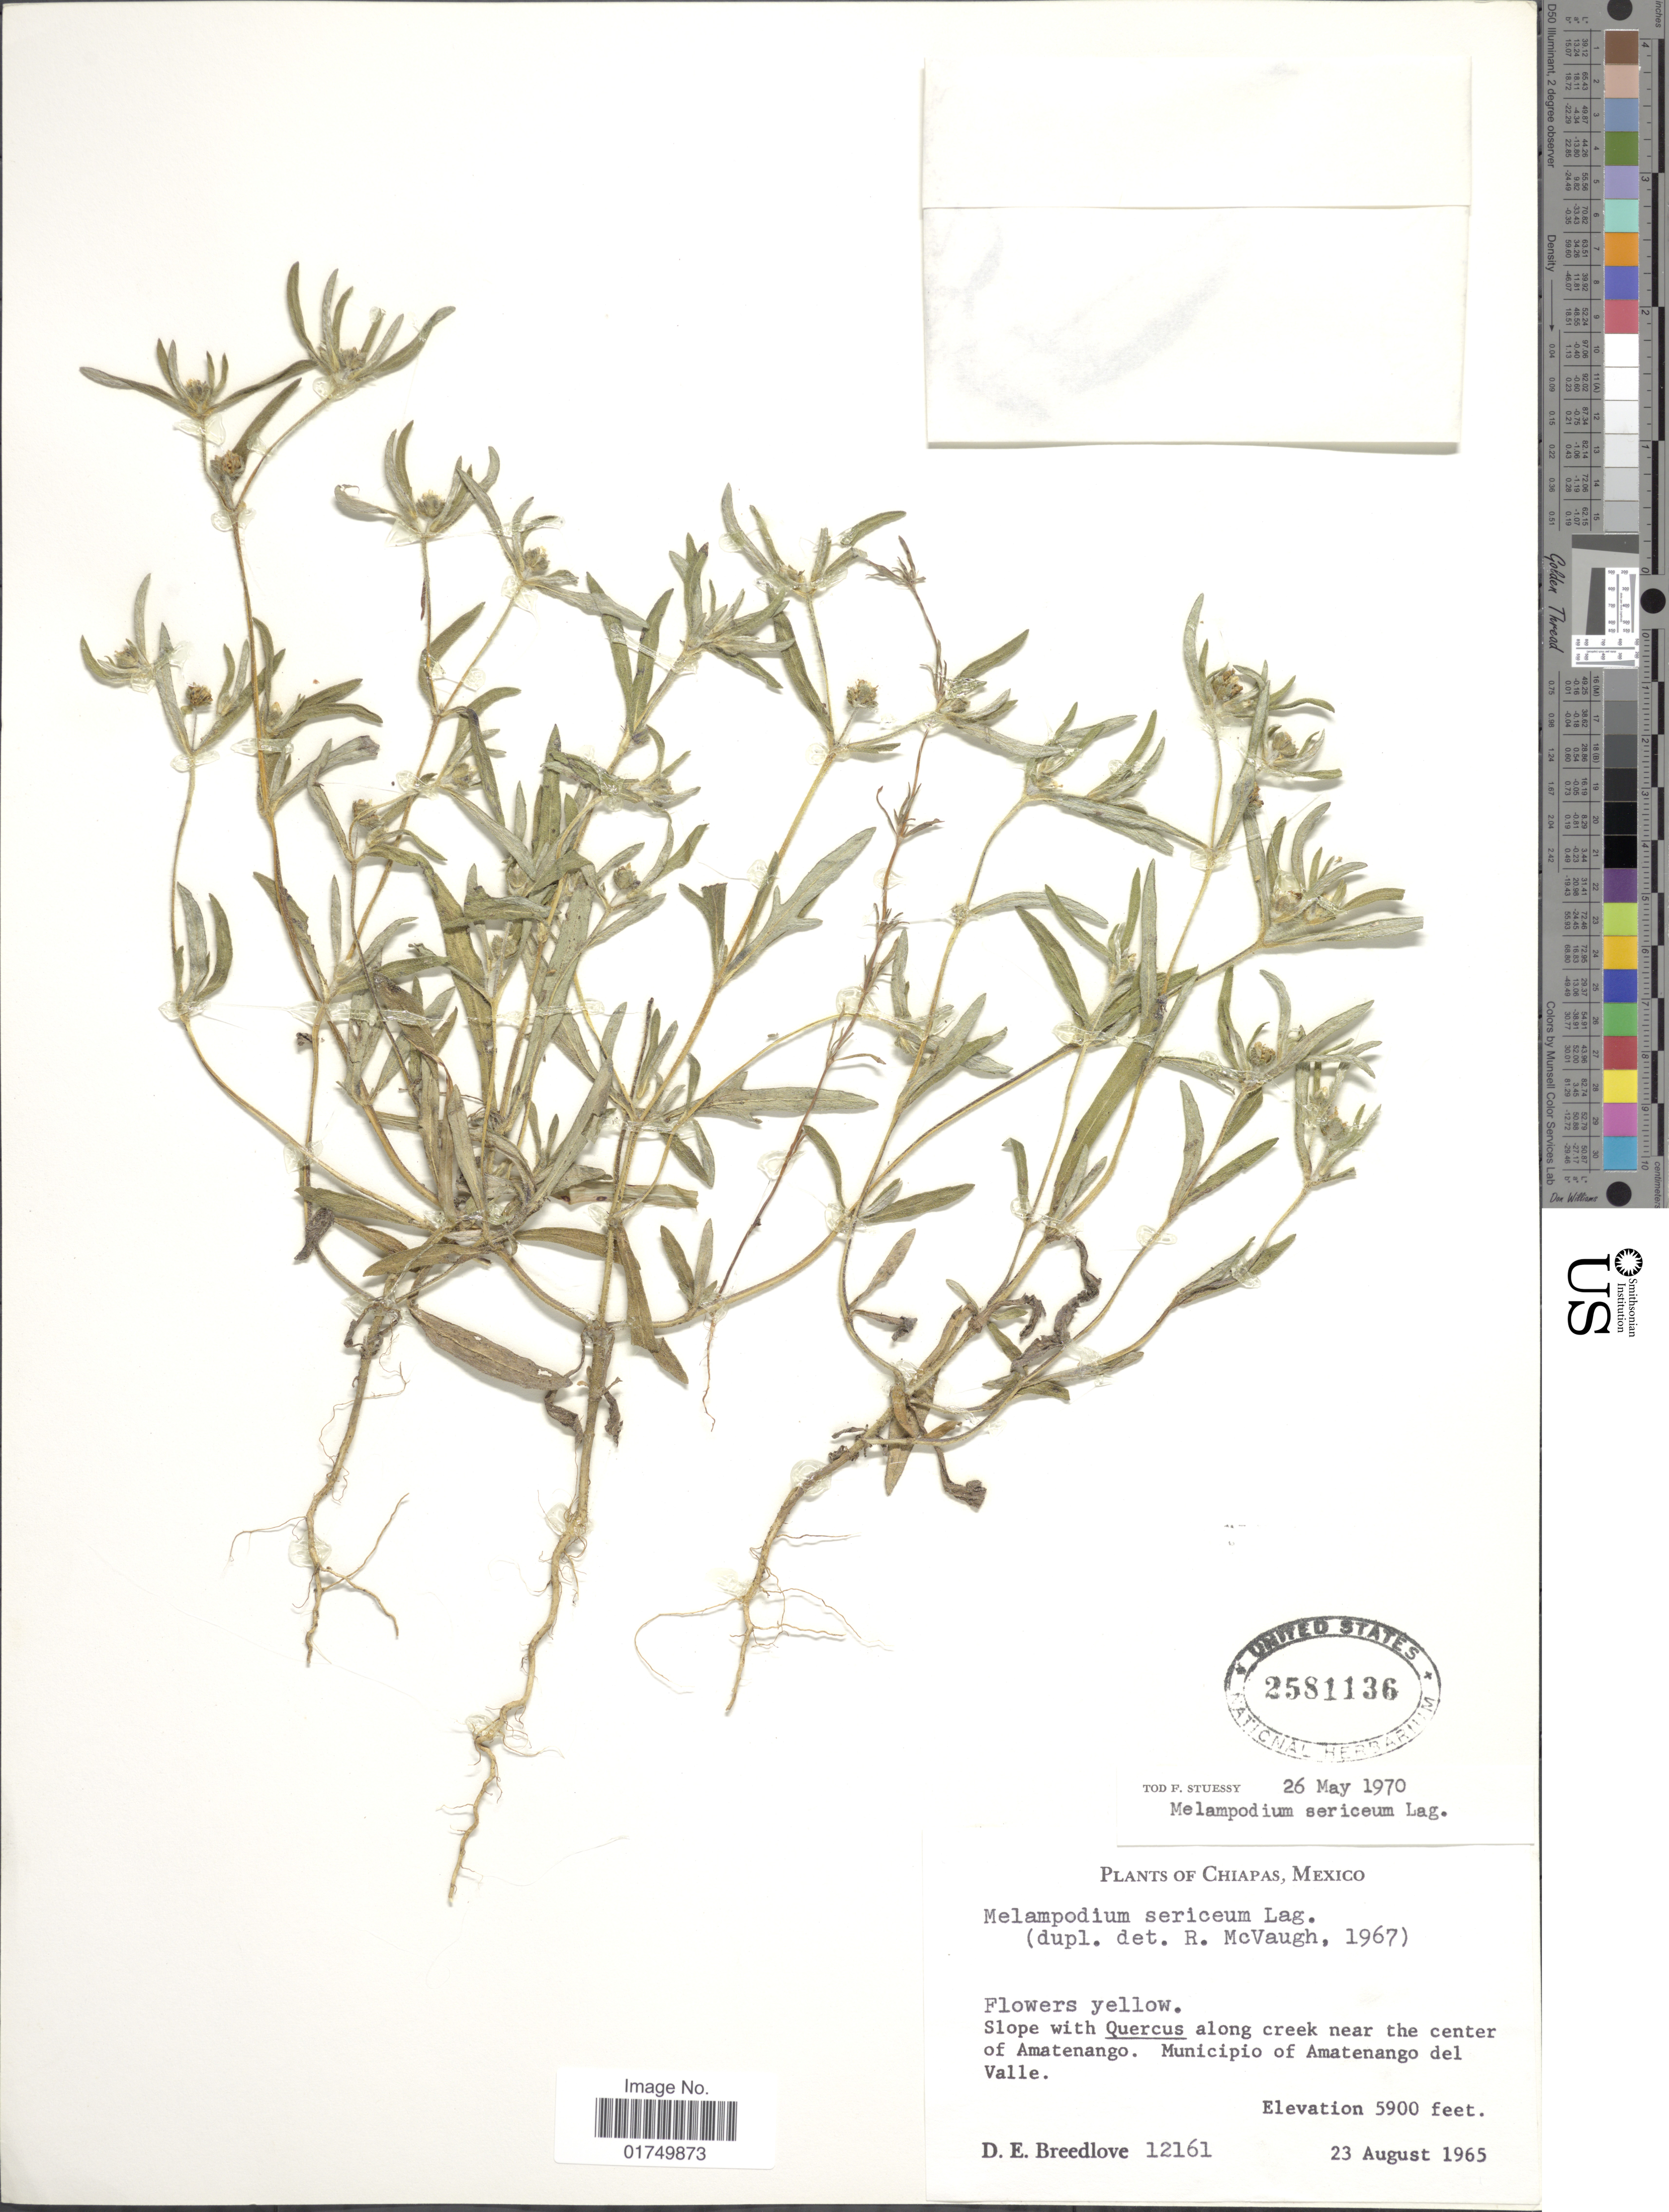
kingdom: Plantae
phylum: Tracheophyta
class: Magnoliopsida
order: Asterales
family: Asteraceae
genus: Melampodium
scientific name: Melampodium sericeum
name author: Kunth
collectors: D. E. Breedlove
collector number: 12161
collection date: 1965-08-23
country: Mexico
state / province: Chiapas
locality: Along creek near the center of Amatenango. Municipio of Amatenango del Valle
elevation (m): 1798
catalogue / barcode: US 2581136